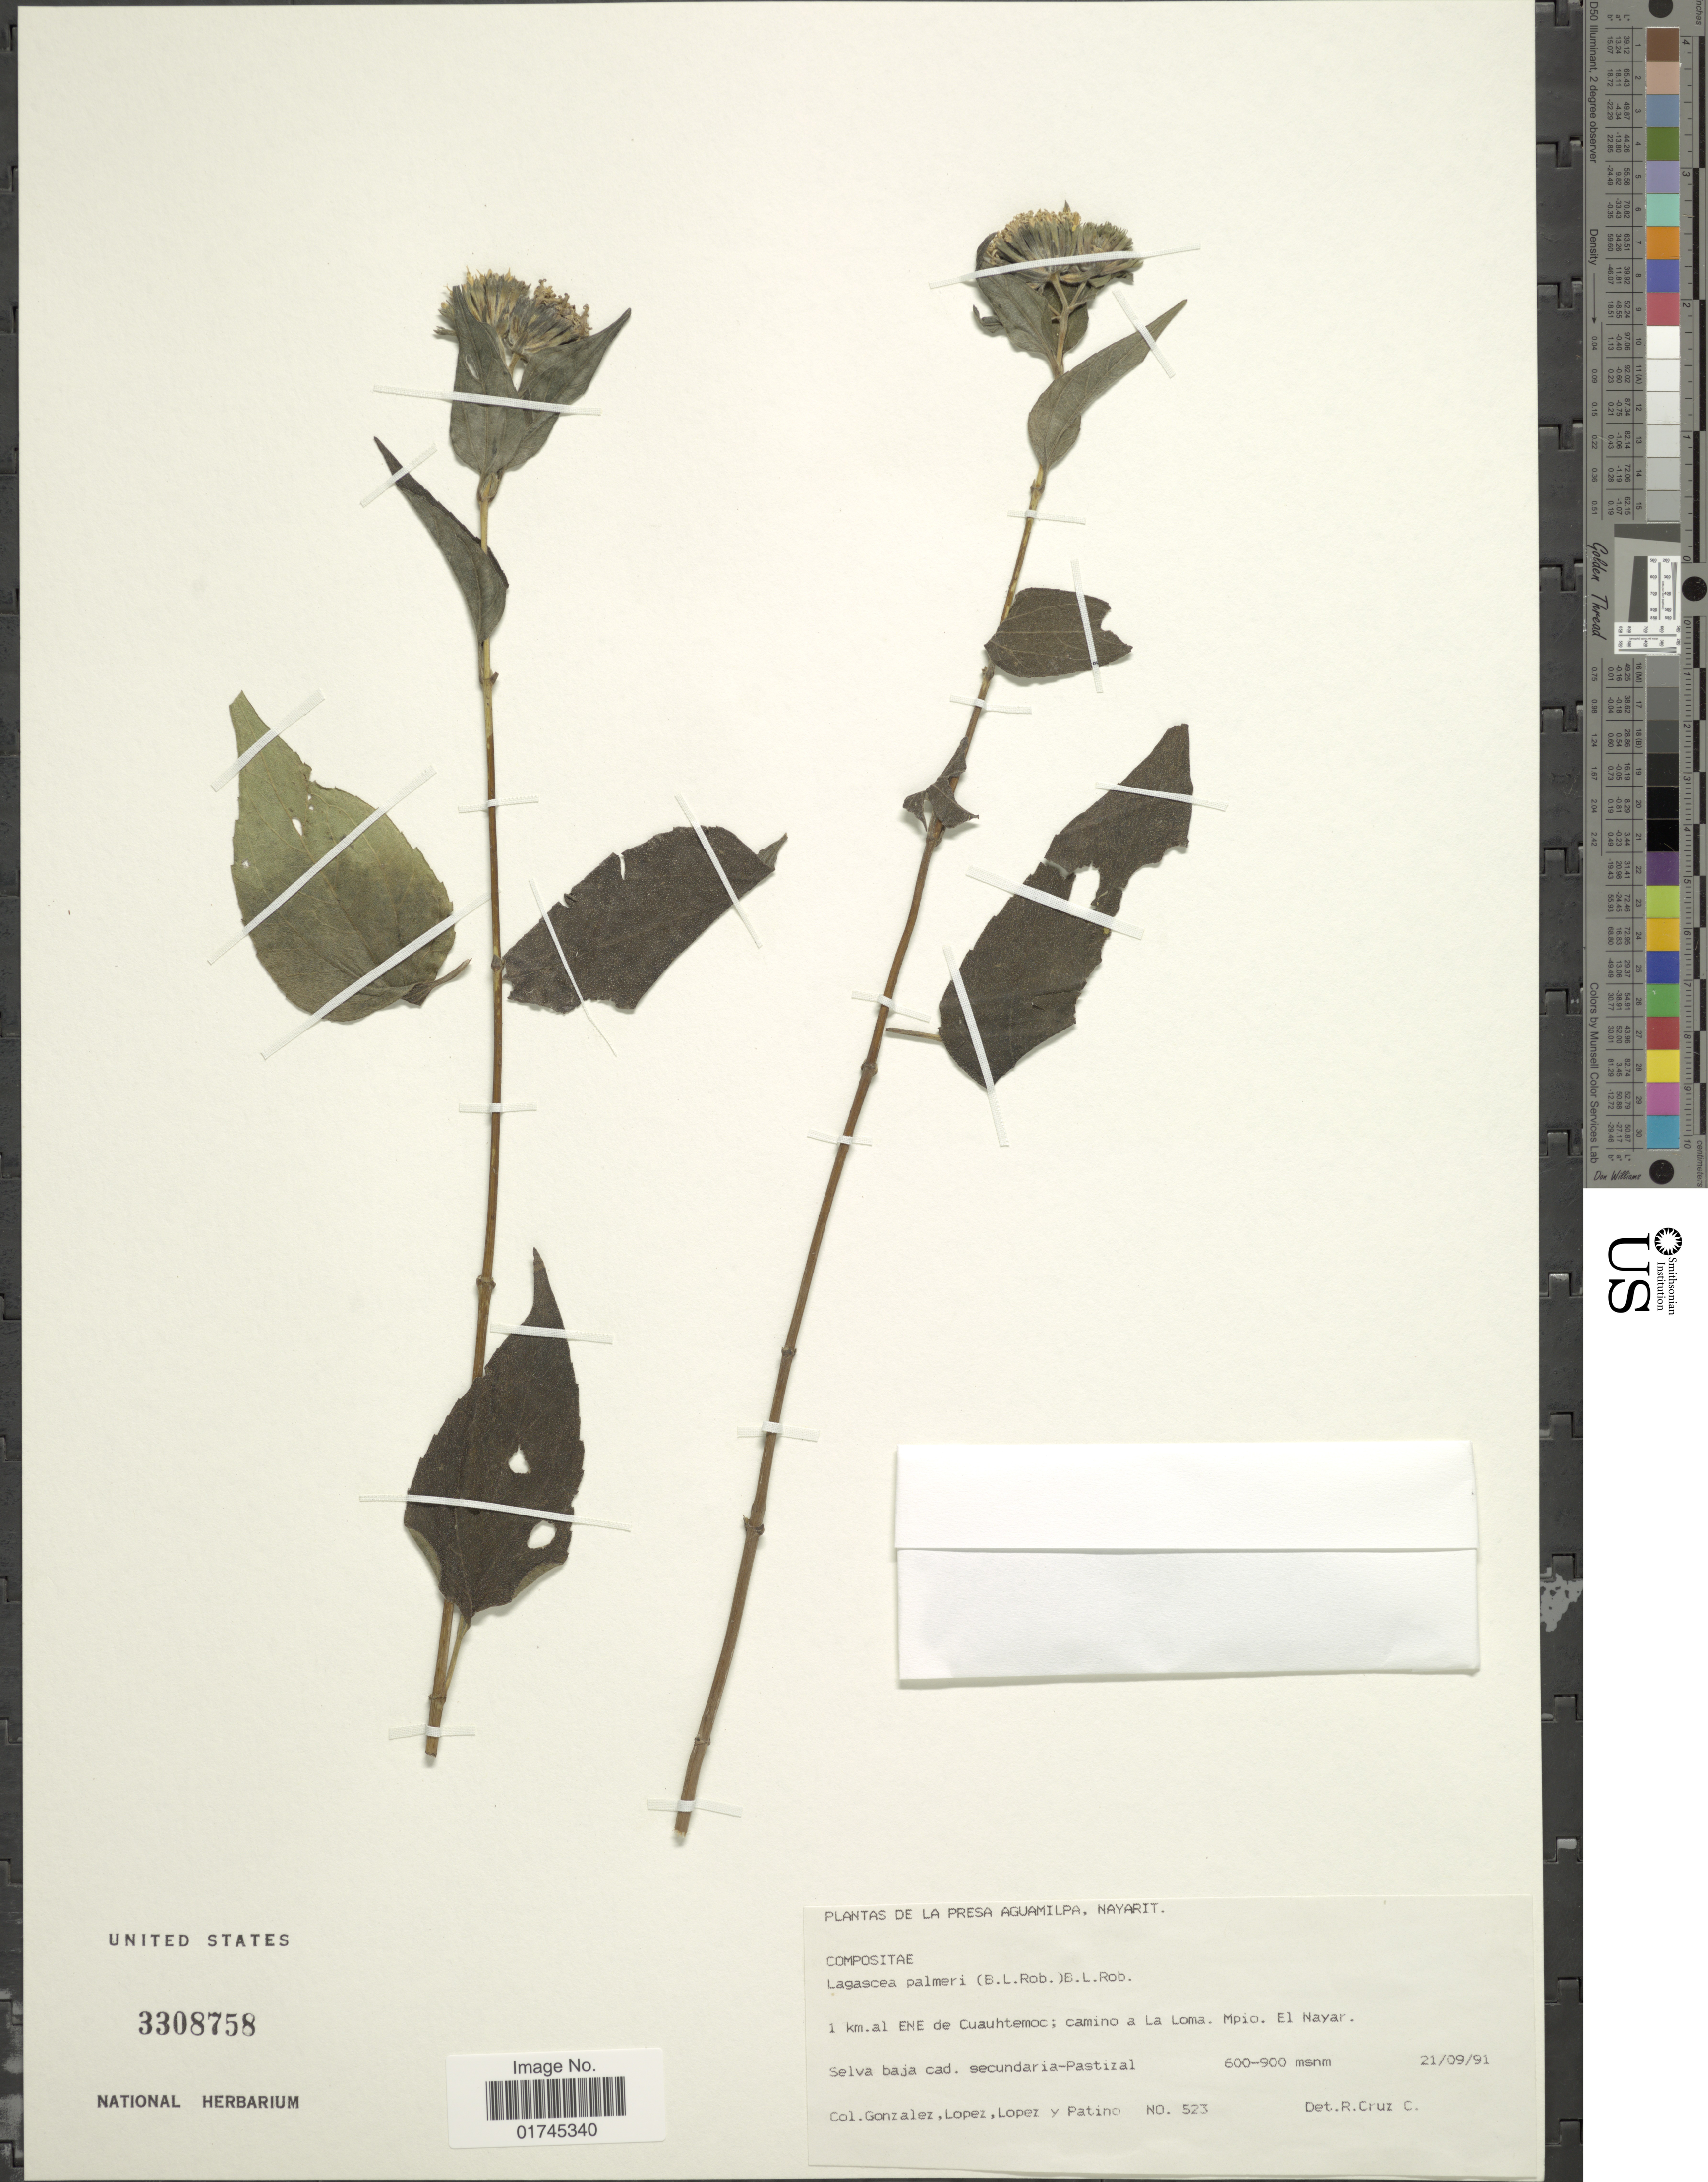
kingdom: Plantae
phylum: Tracheophyta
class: Magnoliopsida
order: Asterales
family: Asteraceae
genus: Lagascea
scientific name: Lagascea palmeri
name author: (B.L. Rob.) B.L. Rob.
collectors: -. Gonzalez, -. Lopez & Lopez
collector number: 523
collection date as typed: Transcribed d/m/y: 21/9/91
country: Mexico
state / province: Nayarit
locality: La Presa Aguamilpa, 1 km. al ENE de Cuauhtemoc: camino a La Loma, Mpio. El Nayar.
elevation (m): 600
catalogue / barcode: US 3308758